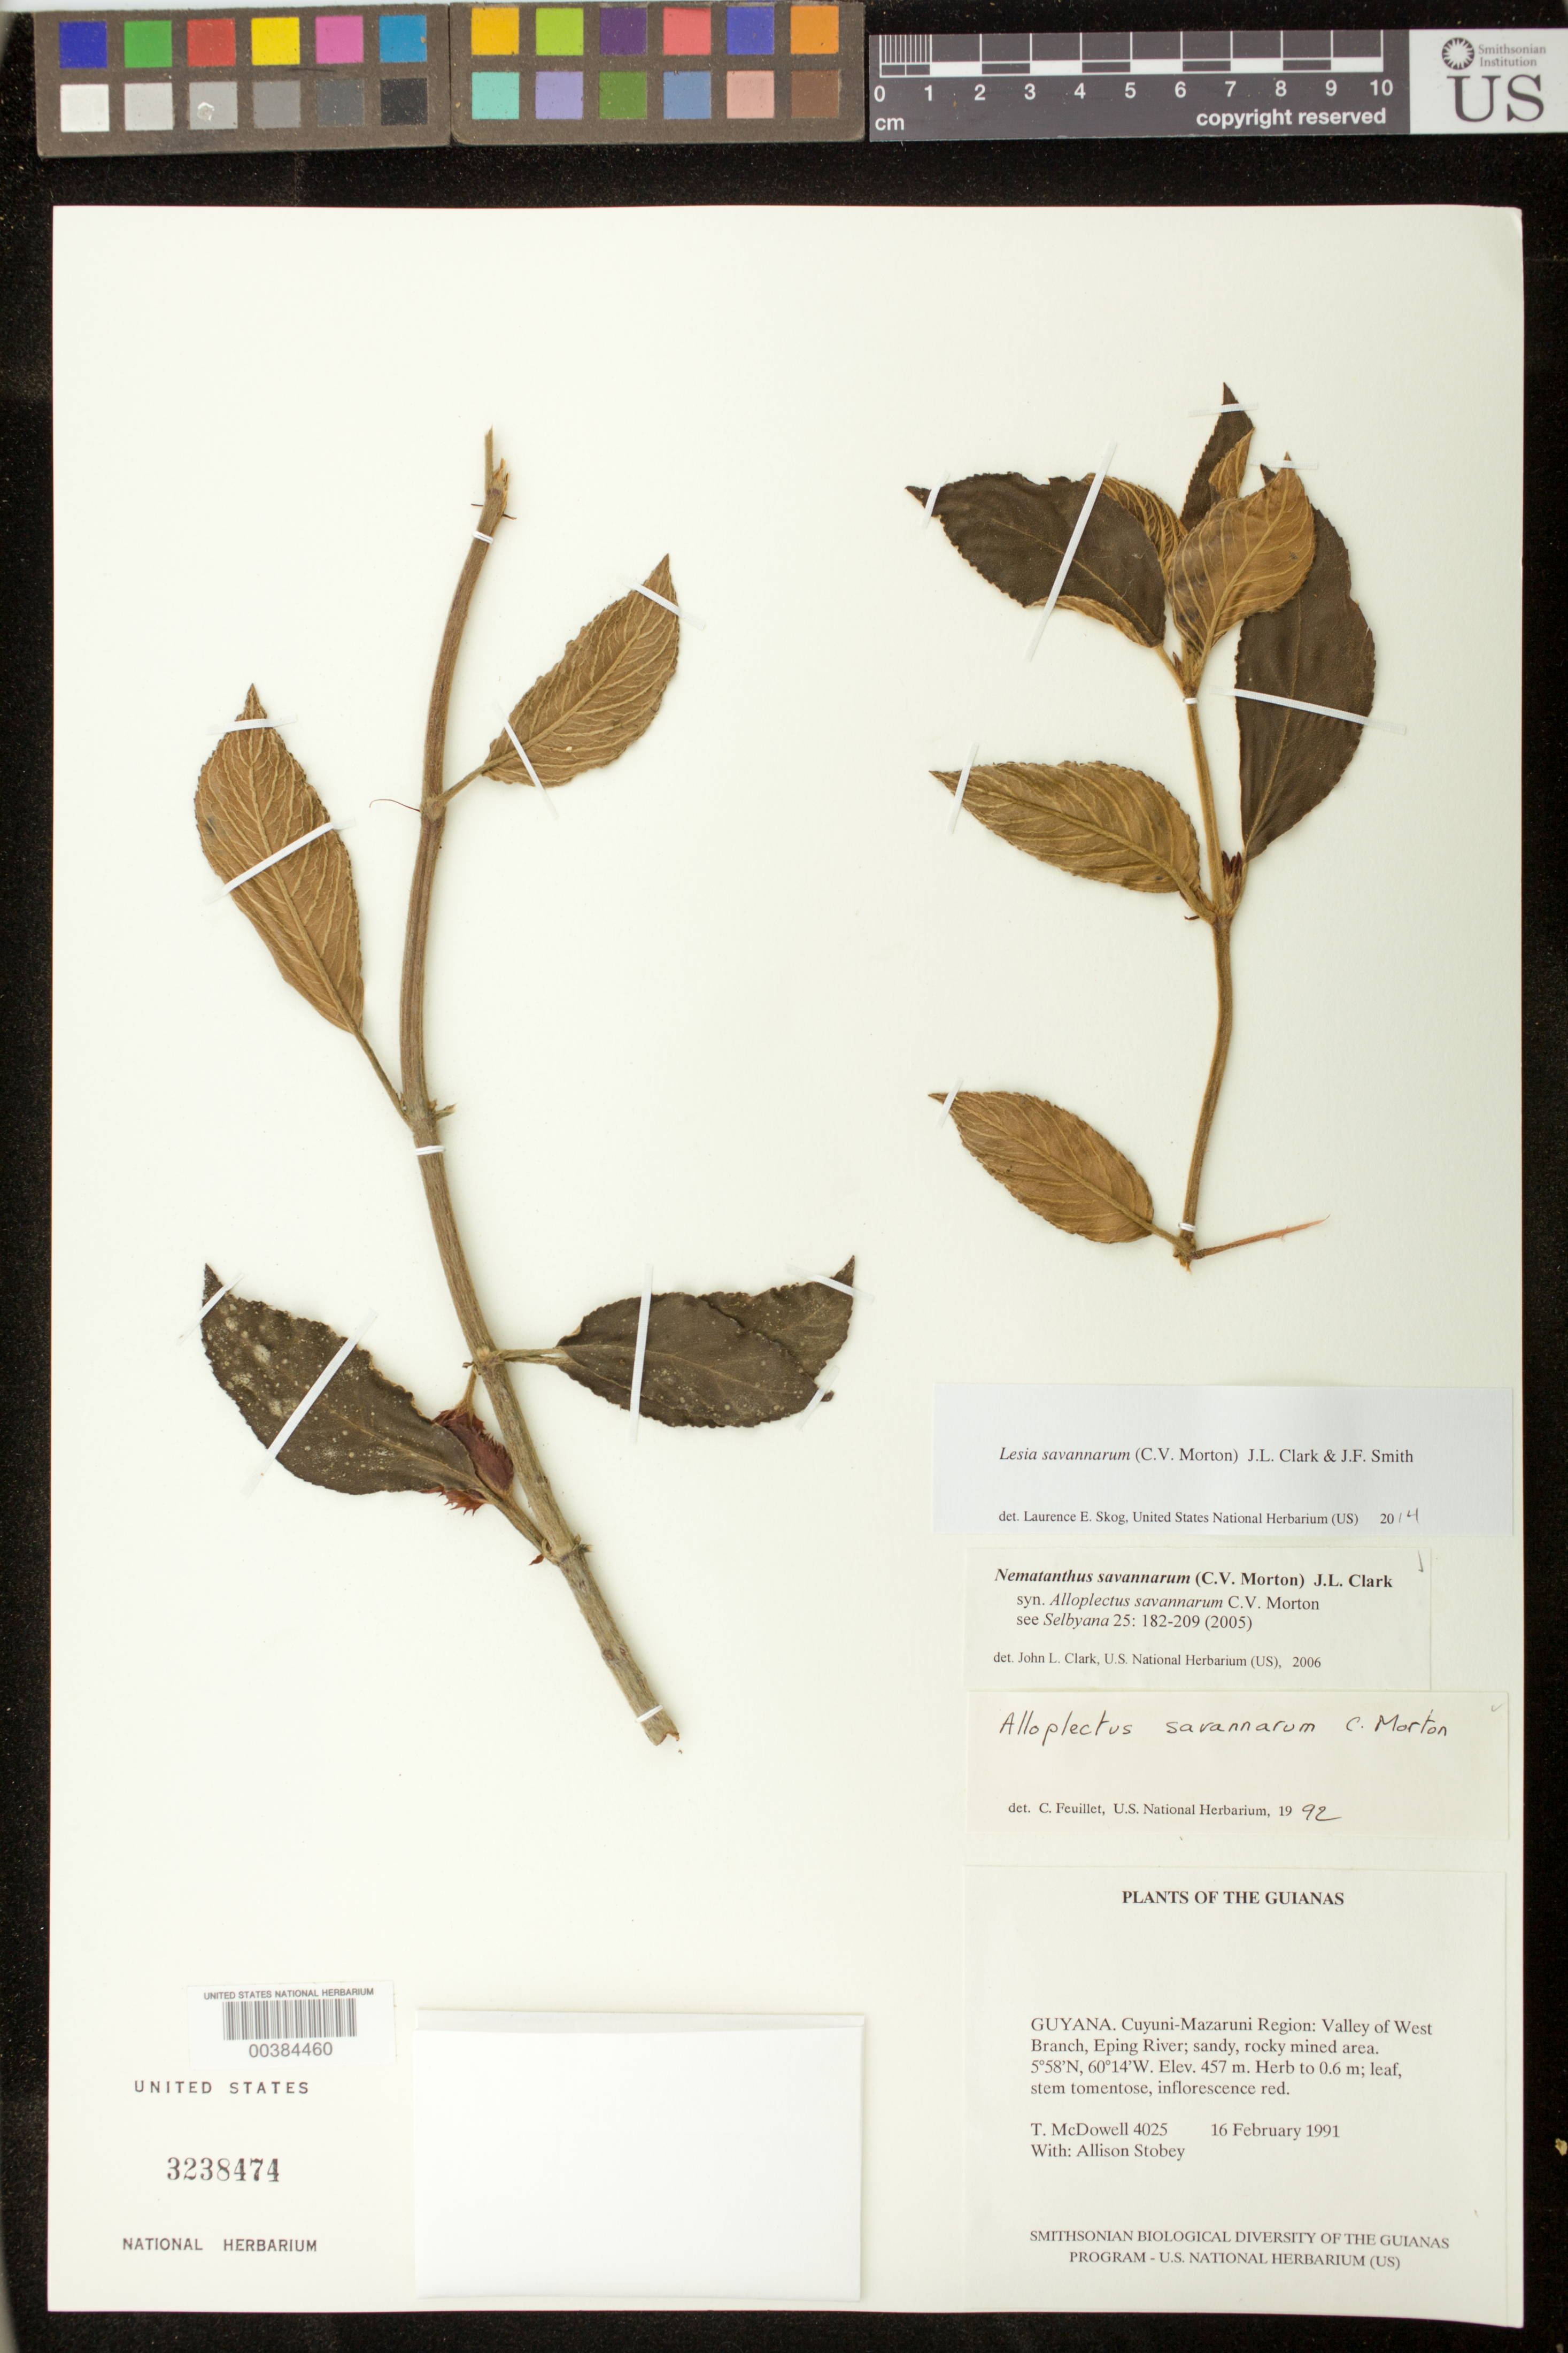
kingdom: Plantae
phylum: Tracheophyta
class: Magnoliopsida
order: Lamiales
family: Gesneriaceae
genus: Lesia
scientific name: Lesia savannarum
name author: (C.V. Morton) J.L. Clark & J.F. Sm.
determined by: Skog, Laurence E.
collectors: T. McDowell & A. Stobey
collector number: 4025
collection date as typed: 16 Feb 1991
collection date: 1991-02-16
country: Guyana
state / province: Cuyuni-Mazaruni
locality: Valley of West Branch, Eping River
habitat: Sandy, rocky mined area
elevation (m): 457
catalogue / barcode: US 3238474